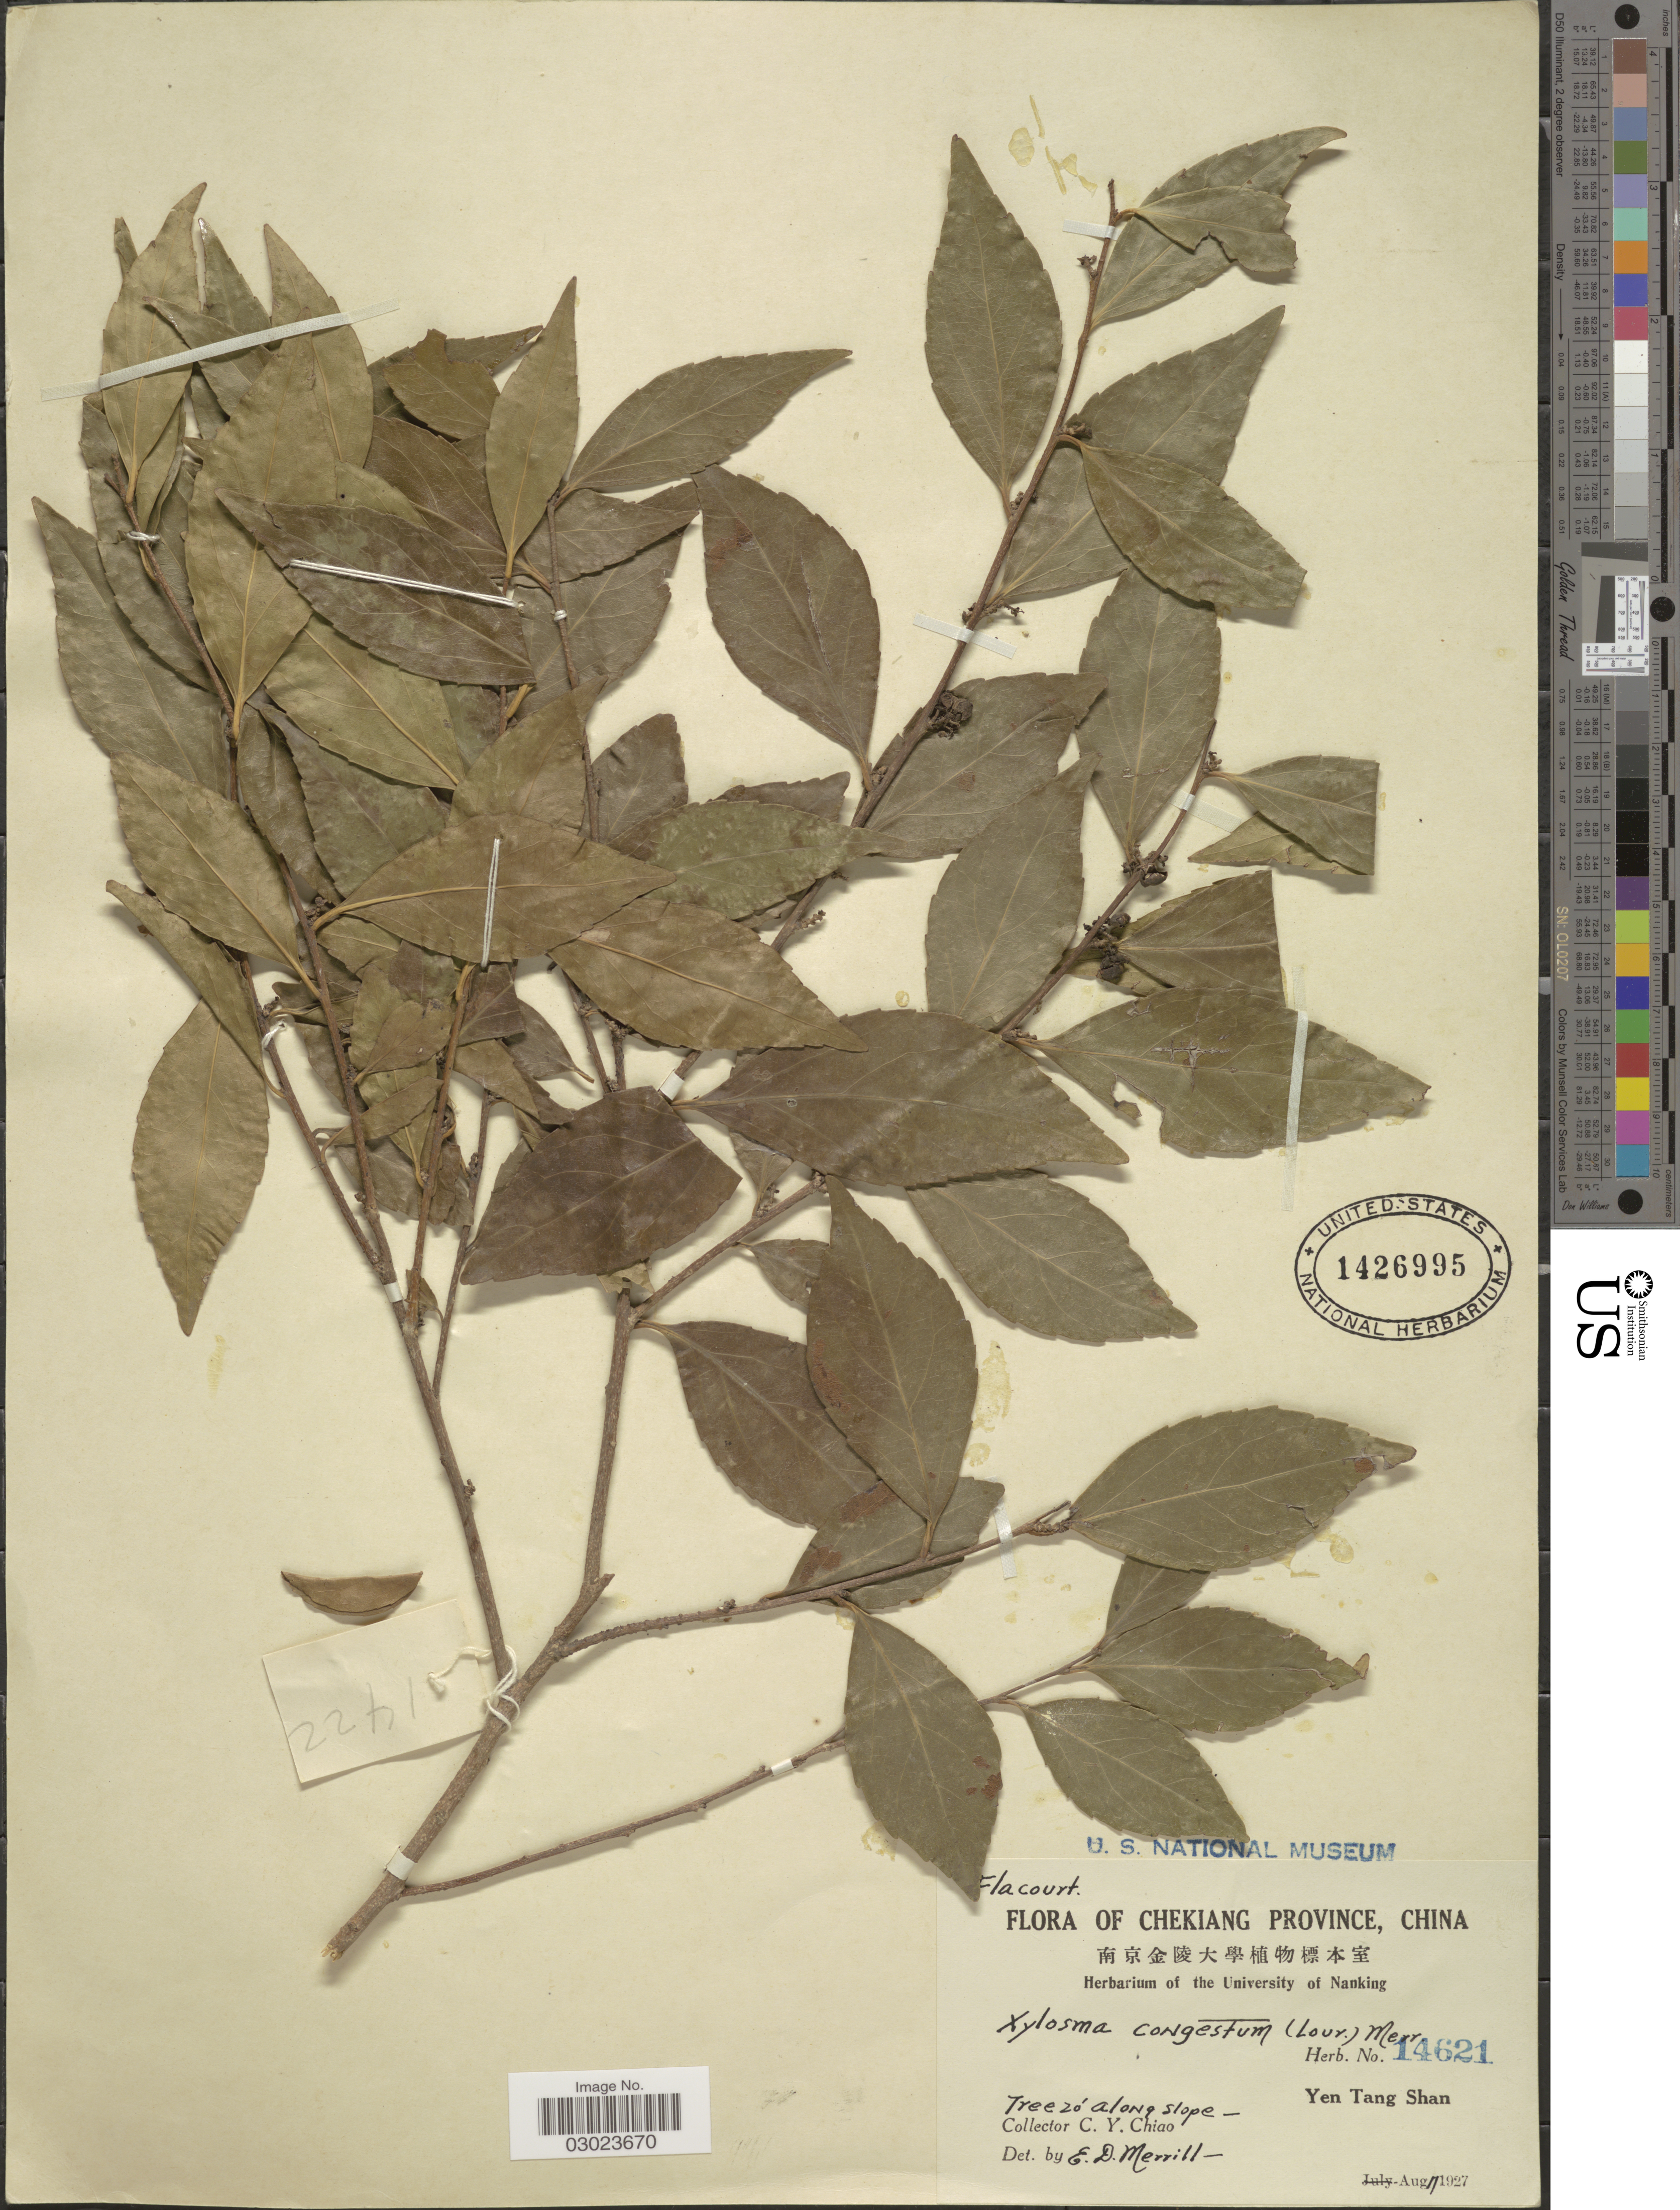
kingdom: Plantae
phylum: Tracheophyta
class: Magnoliopsida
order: Malpighiales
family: Salicaceae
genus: Xylosma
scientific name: Xylosma congesta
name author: (Lour.) Merr.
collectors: C. Y. Chiao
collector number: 14621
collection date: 1927-08-11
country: China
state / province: Zhejiang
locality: Chekiang Province, China, Yen Tang Shan.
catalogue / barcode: US 1426995